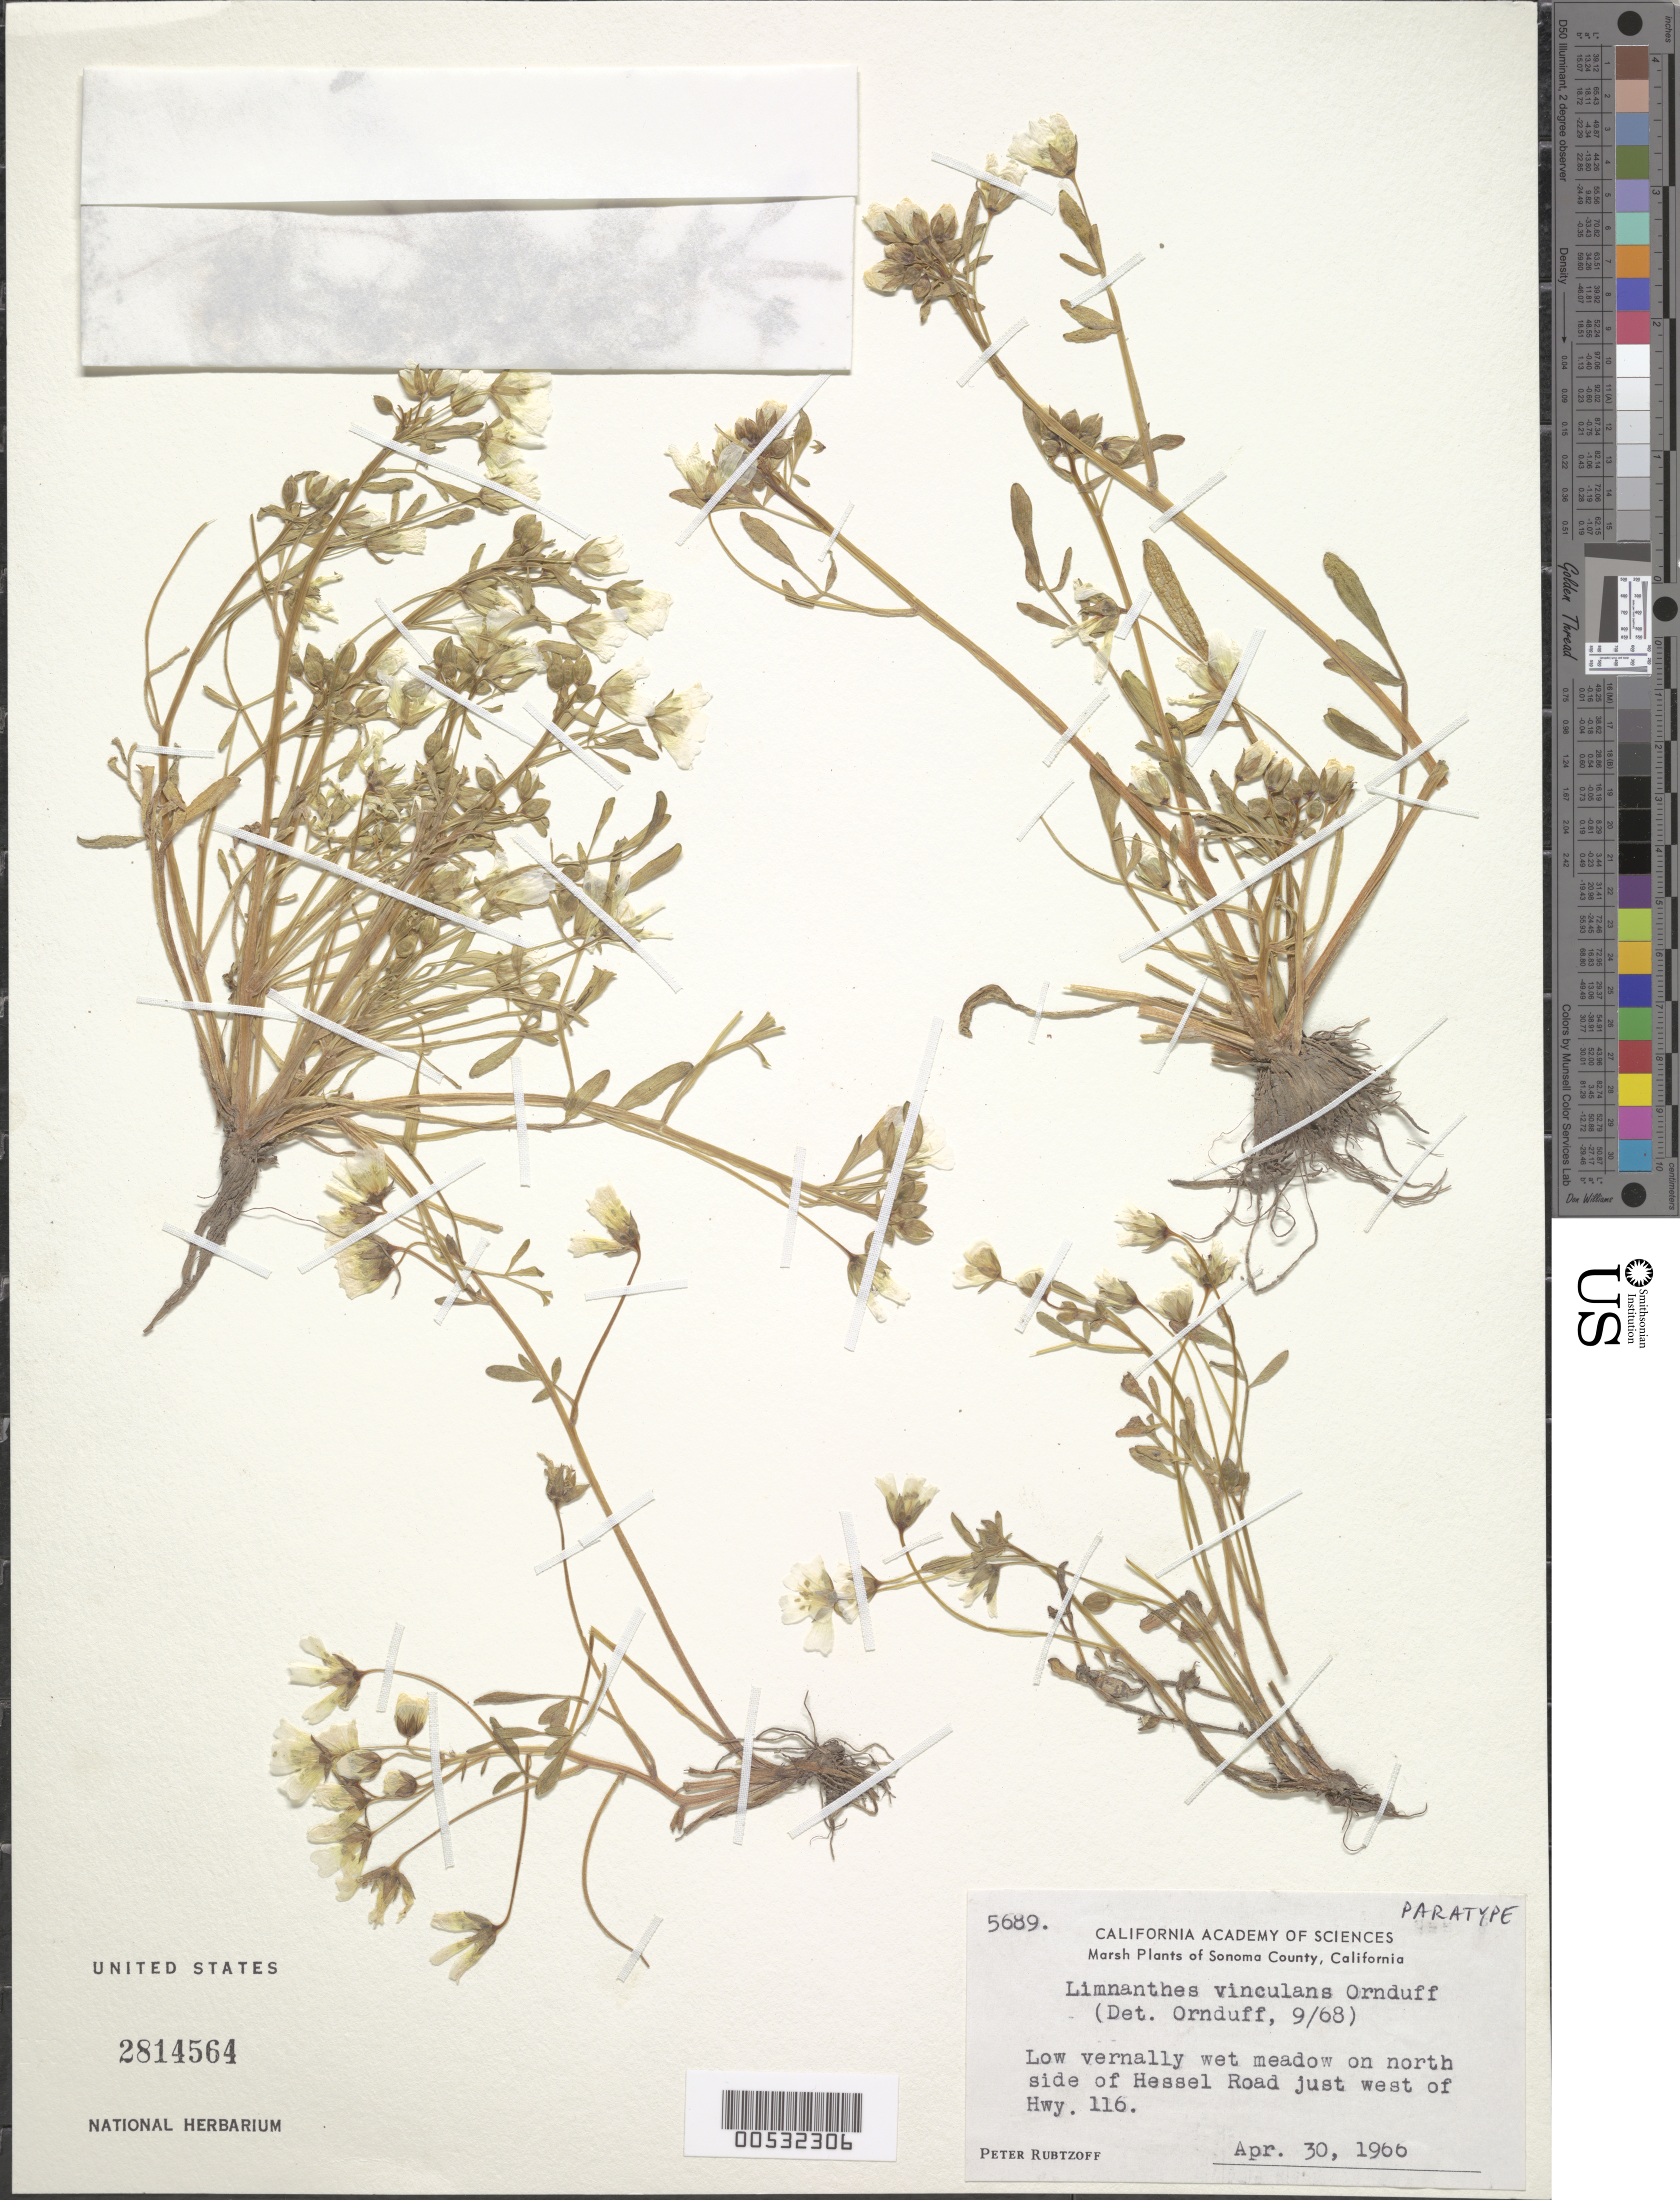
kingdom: Plantae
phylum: Tracheophyta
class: Magnoliopsida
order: Brassicales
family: Limnanthaceae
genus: Limnanthes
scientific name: Limnanthes vinculans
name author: Ornduff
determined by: Ornduff, --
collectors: P. Rubtzoff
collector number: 5689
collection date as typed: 30 Apr 1966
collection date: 1966-04-30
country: United States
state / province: California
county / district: Sonoma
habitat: Low vernally wet meadow.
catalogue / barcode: US 2814564